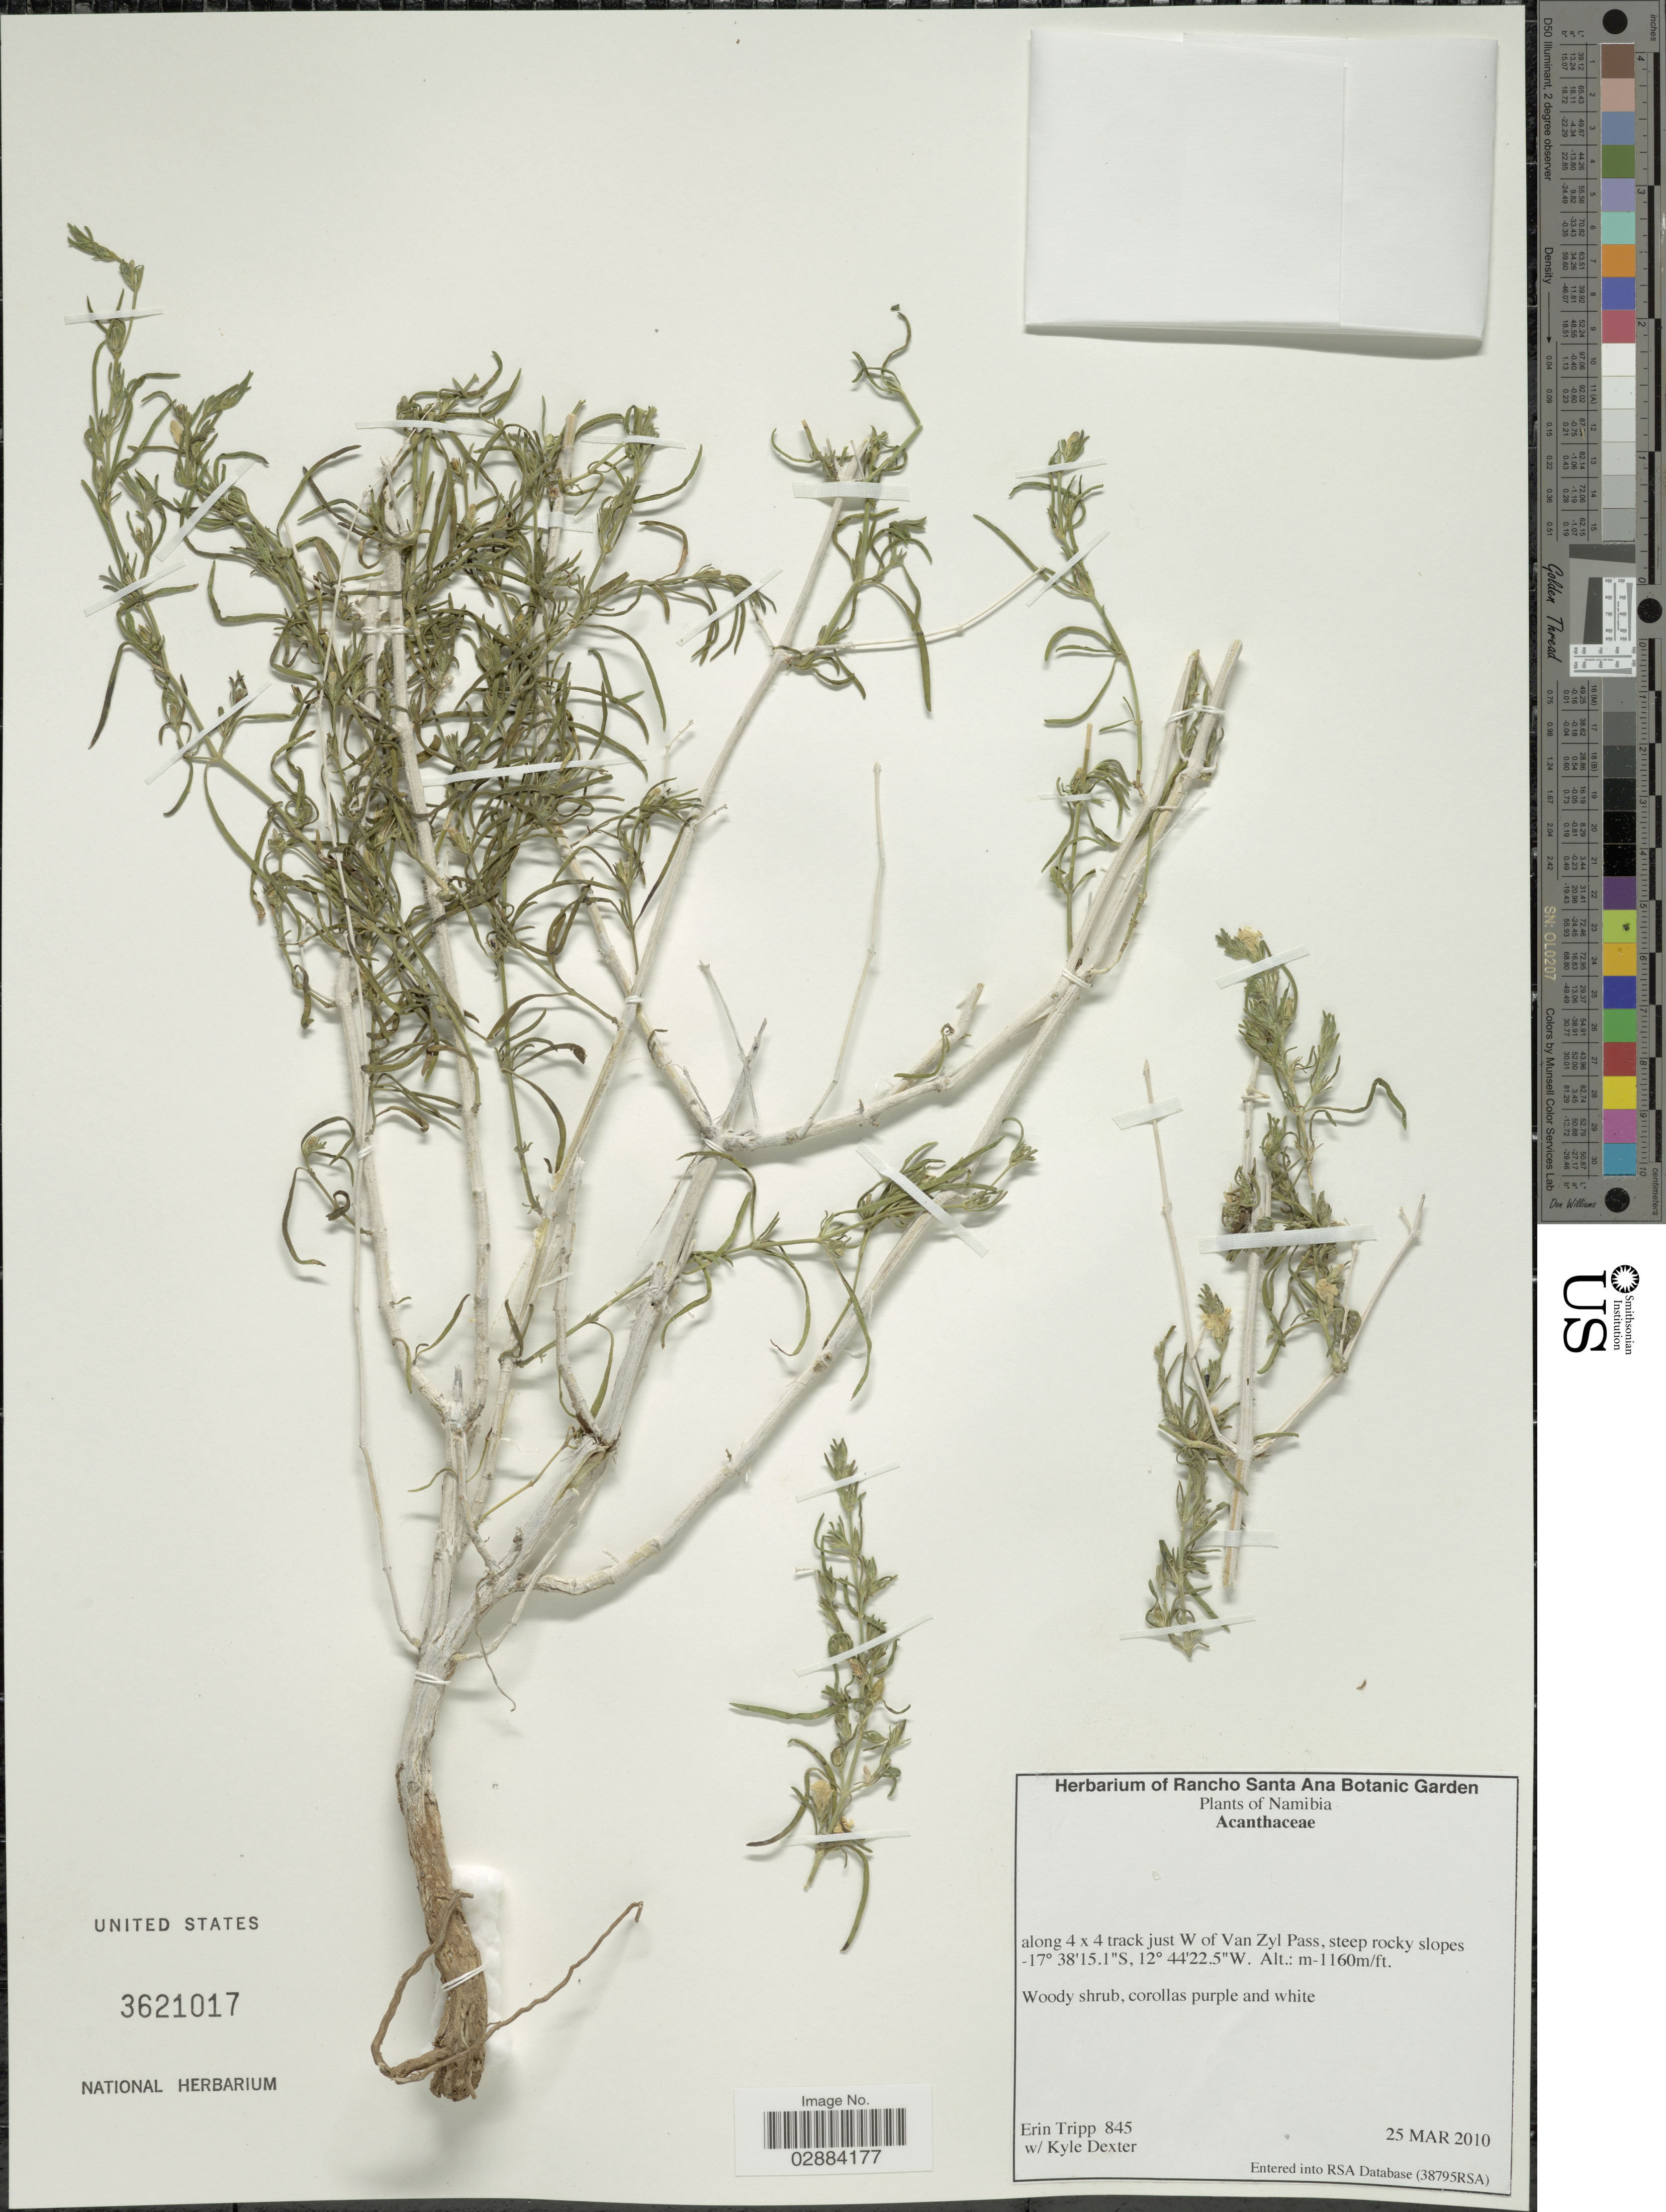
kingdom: Plantae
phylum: Tracheophyta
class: Magnoliopsida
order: Lamiales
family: Acanthaceae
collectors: E. Tripp & K. Dexter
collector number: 845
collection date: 2010-03-25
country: Namibia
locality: Along 4 [Foreign script] 4 track just W of Van Zyl Pass, steep rocky slopes.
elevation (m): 1160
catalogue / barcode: US 3621017